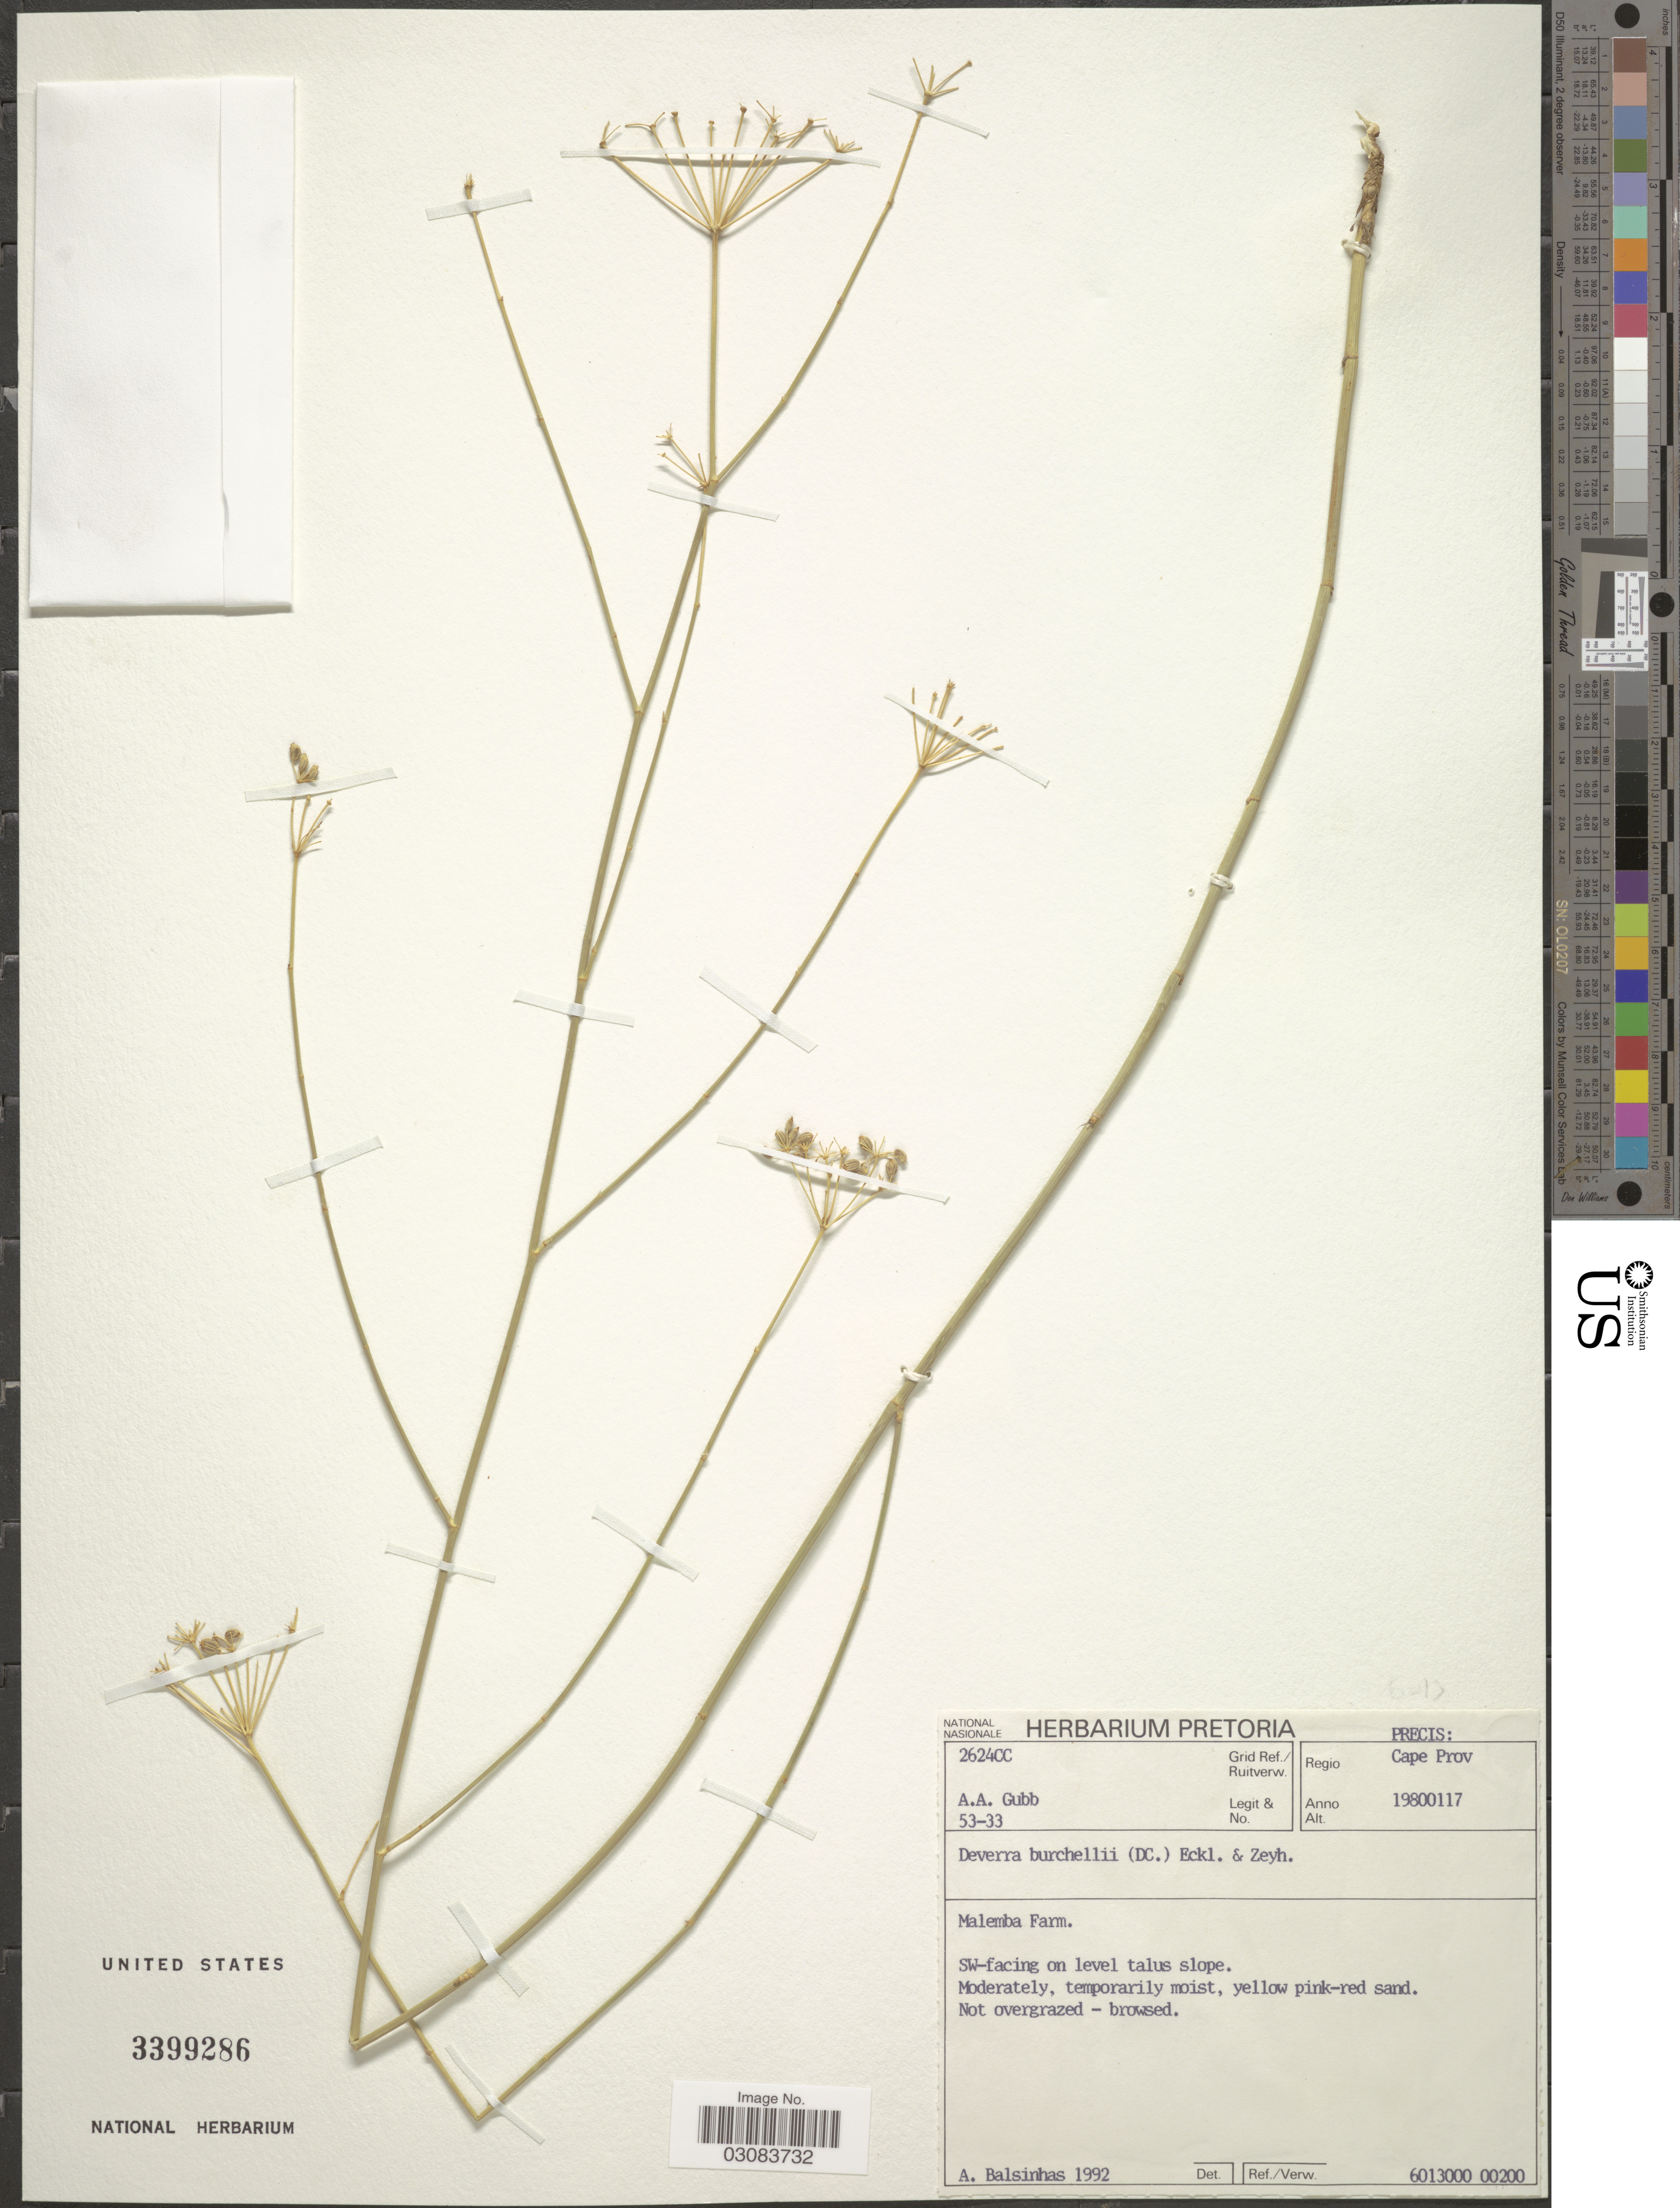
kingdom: Plantae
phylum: Tracheophyta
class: Magnoliopsida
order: Apiales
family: Apiaceae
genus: Deverra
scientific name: Deverra burchellii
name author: (DC.) Eckl. & Zeyh.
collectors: A. Gubb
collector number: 53-33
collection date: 1980-10-17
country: South Africa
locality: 2624CC Grid Ref./ Ruitverw. Regio Cape Province. Malemba Farm. SW-facing on level talus slope.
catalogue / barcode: US 3399286